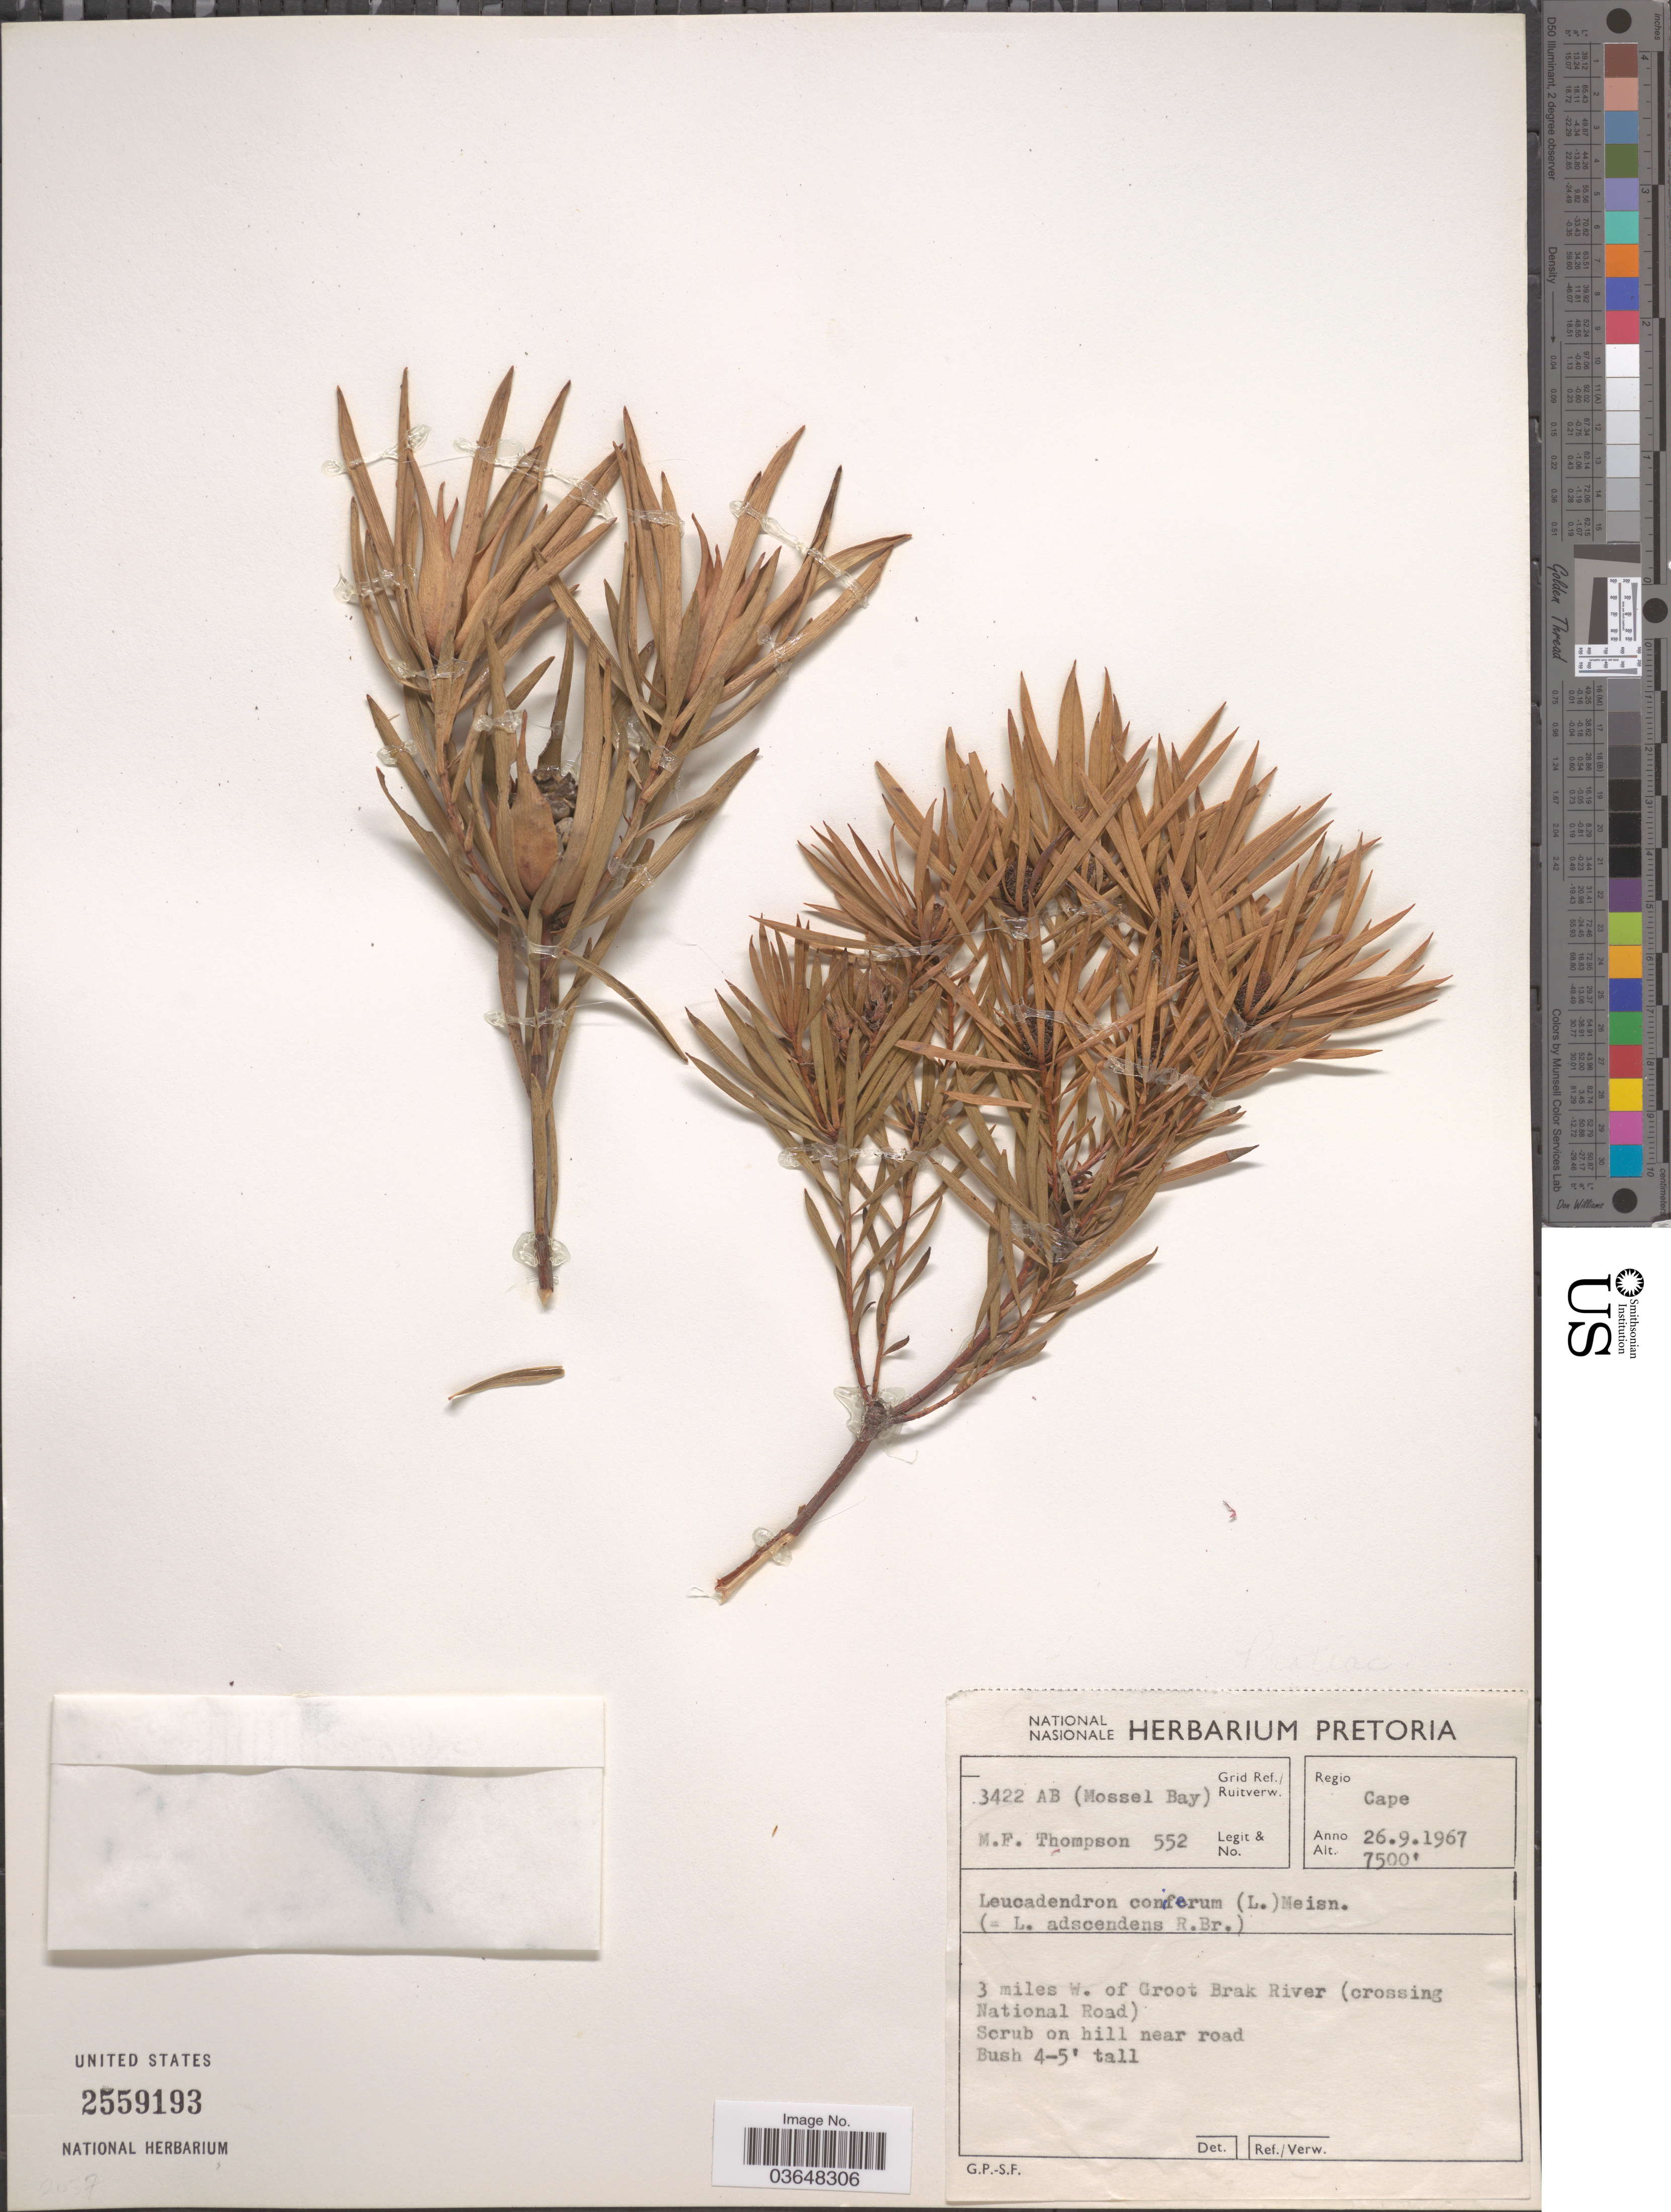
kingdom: Plantae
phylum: Tracheophyta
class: Magnoliopsida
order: Proteales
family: Proteaceae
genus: Leucadendron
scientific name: Leucadendron salignum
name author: P.J. Bergius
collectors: M. F. Thompson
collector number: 552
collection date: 1967-09-26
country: South Africa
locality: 3422 AB (Mossel Bay) Grid ref./Ruitverw., Regio Cape. 3 miles W. of Groot Brak river (crossing National Road).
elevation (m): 2286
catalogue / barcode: US 2559193